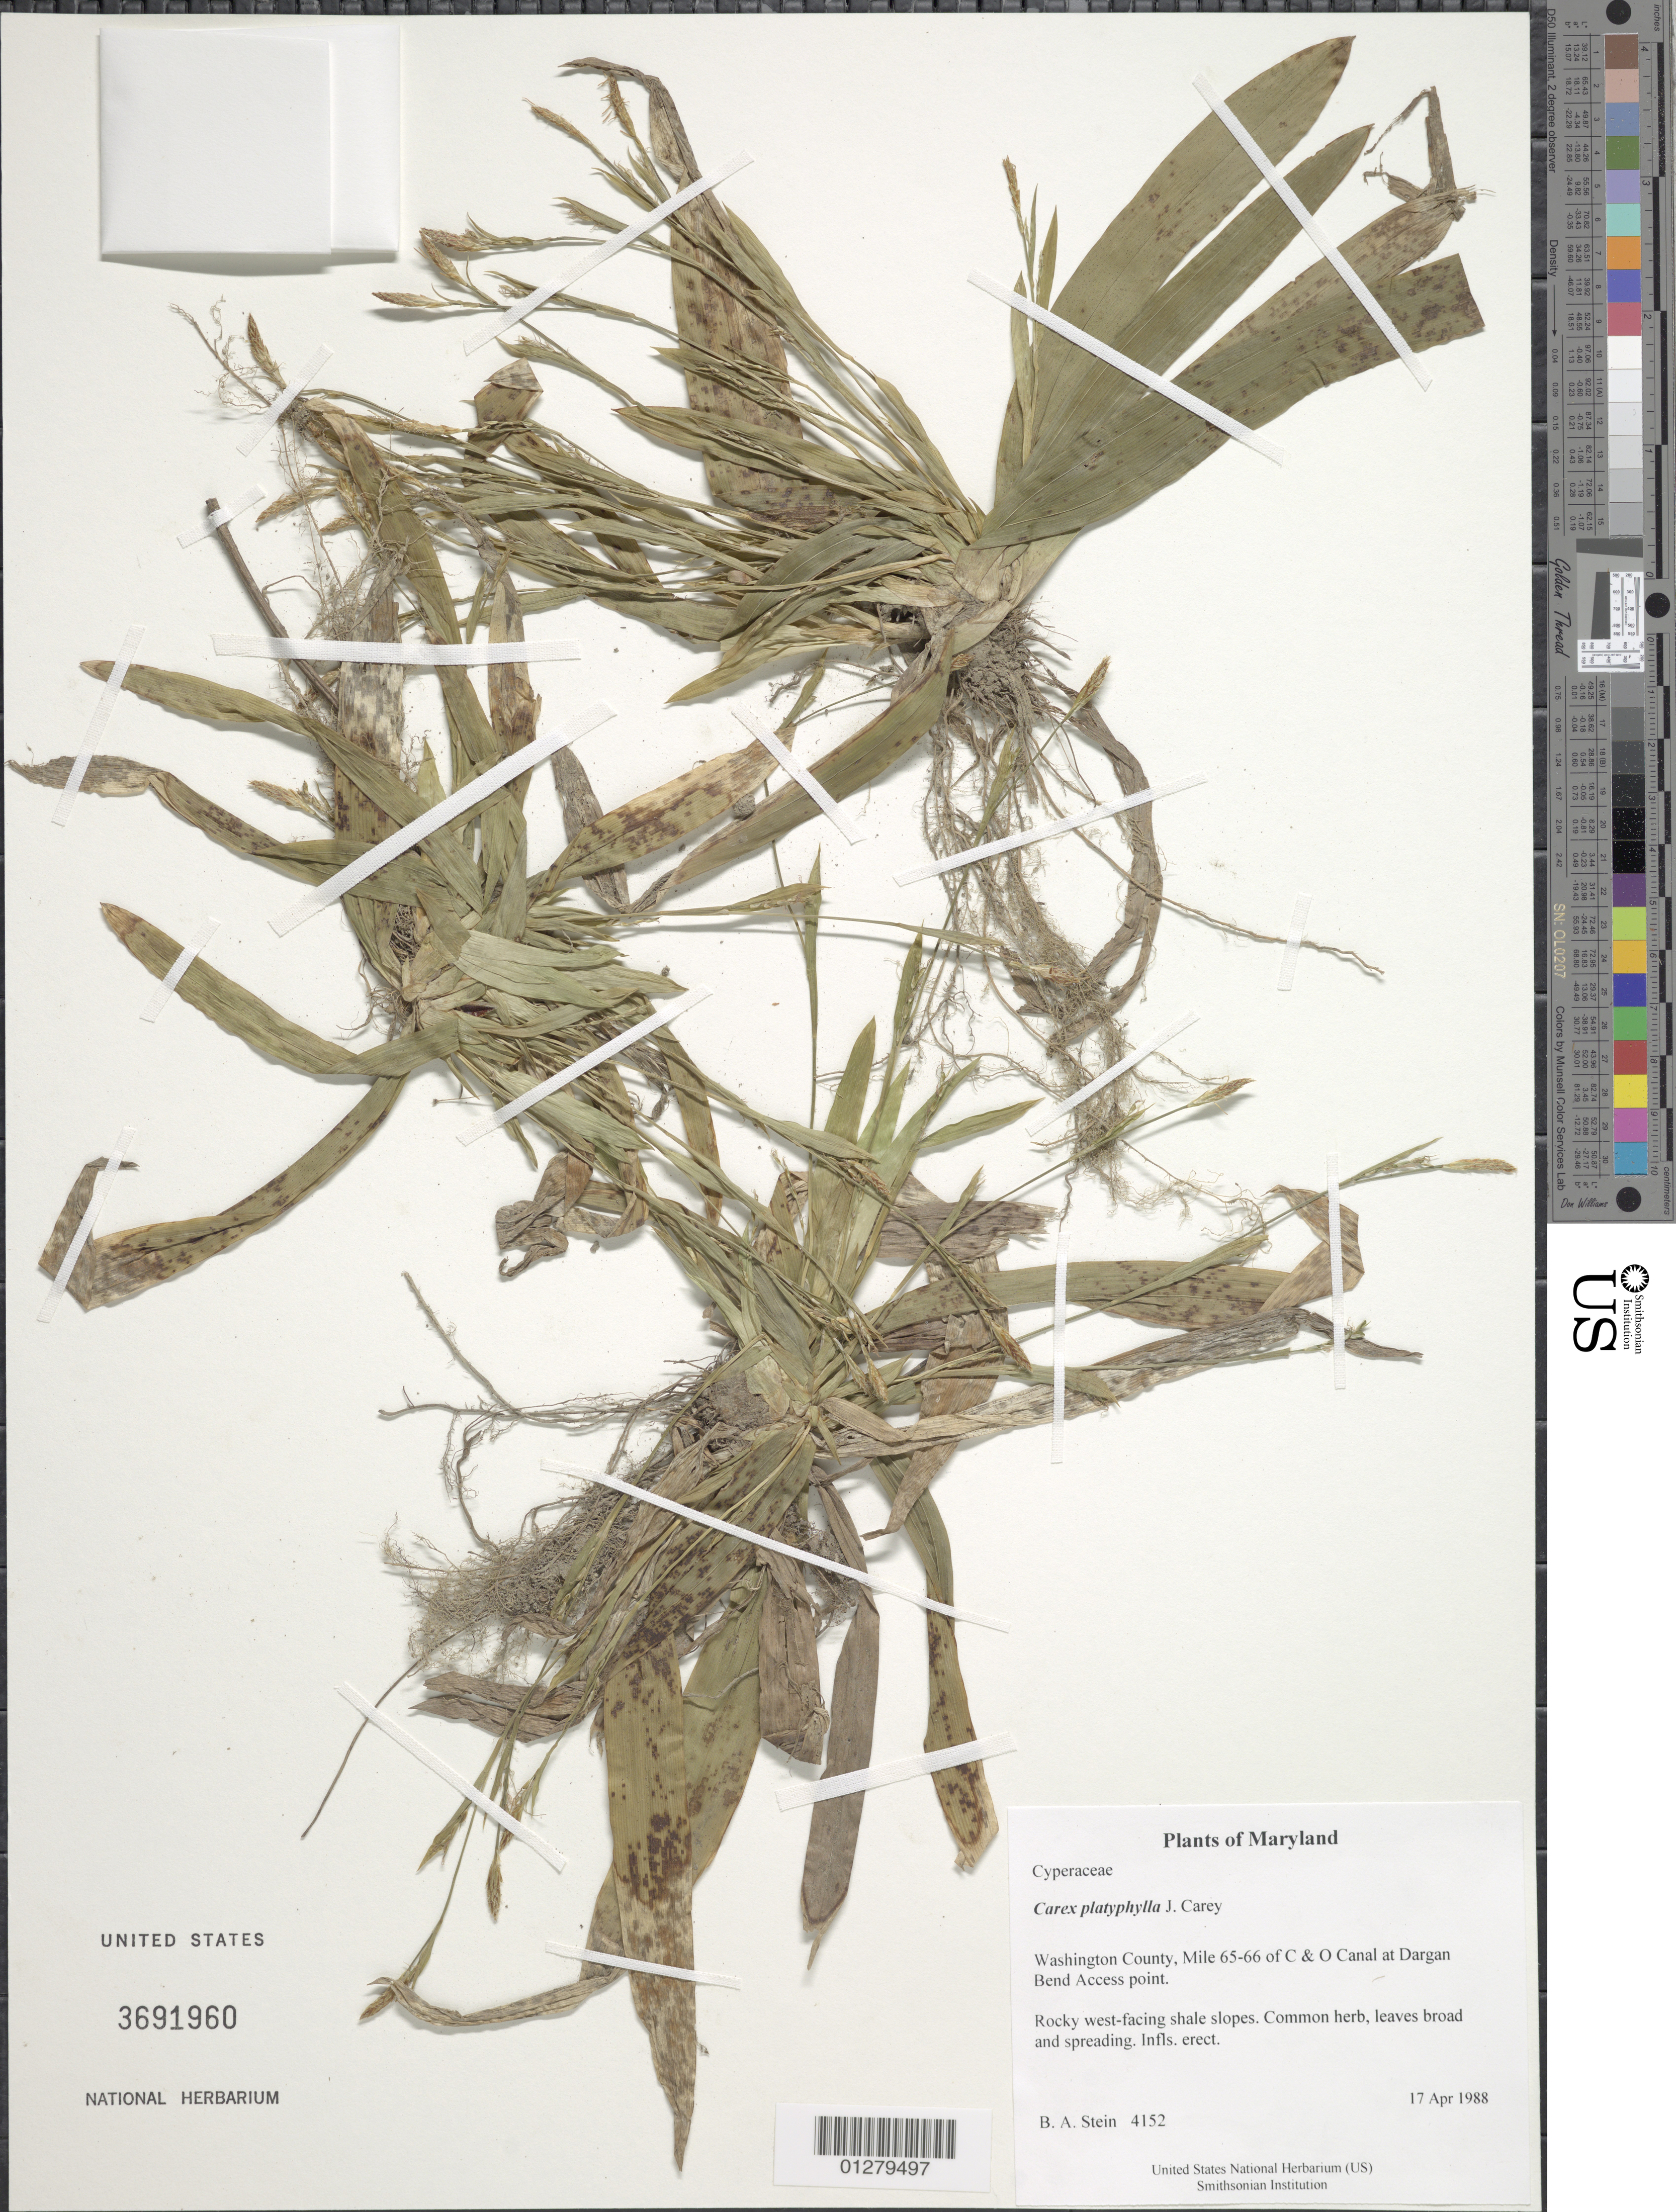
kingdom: Plantae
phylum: Tracheophyta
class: Liliopsida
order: Poales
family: Cyperaceae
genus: Carex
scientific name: Carex platyphylla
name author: J. Carey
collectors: B. A. Stein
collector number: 4152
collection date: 1988-04-17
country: United States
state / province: Maryland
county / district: Washington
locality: Mile 65-66 of C & O Canal at Dargan Bend Access point.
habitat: Rocky west-facing shale slopes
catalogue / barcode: US 3691960